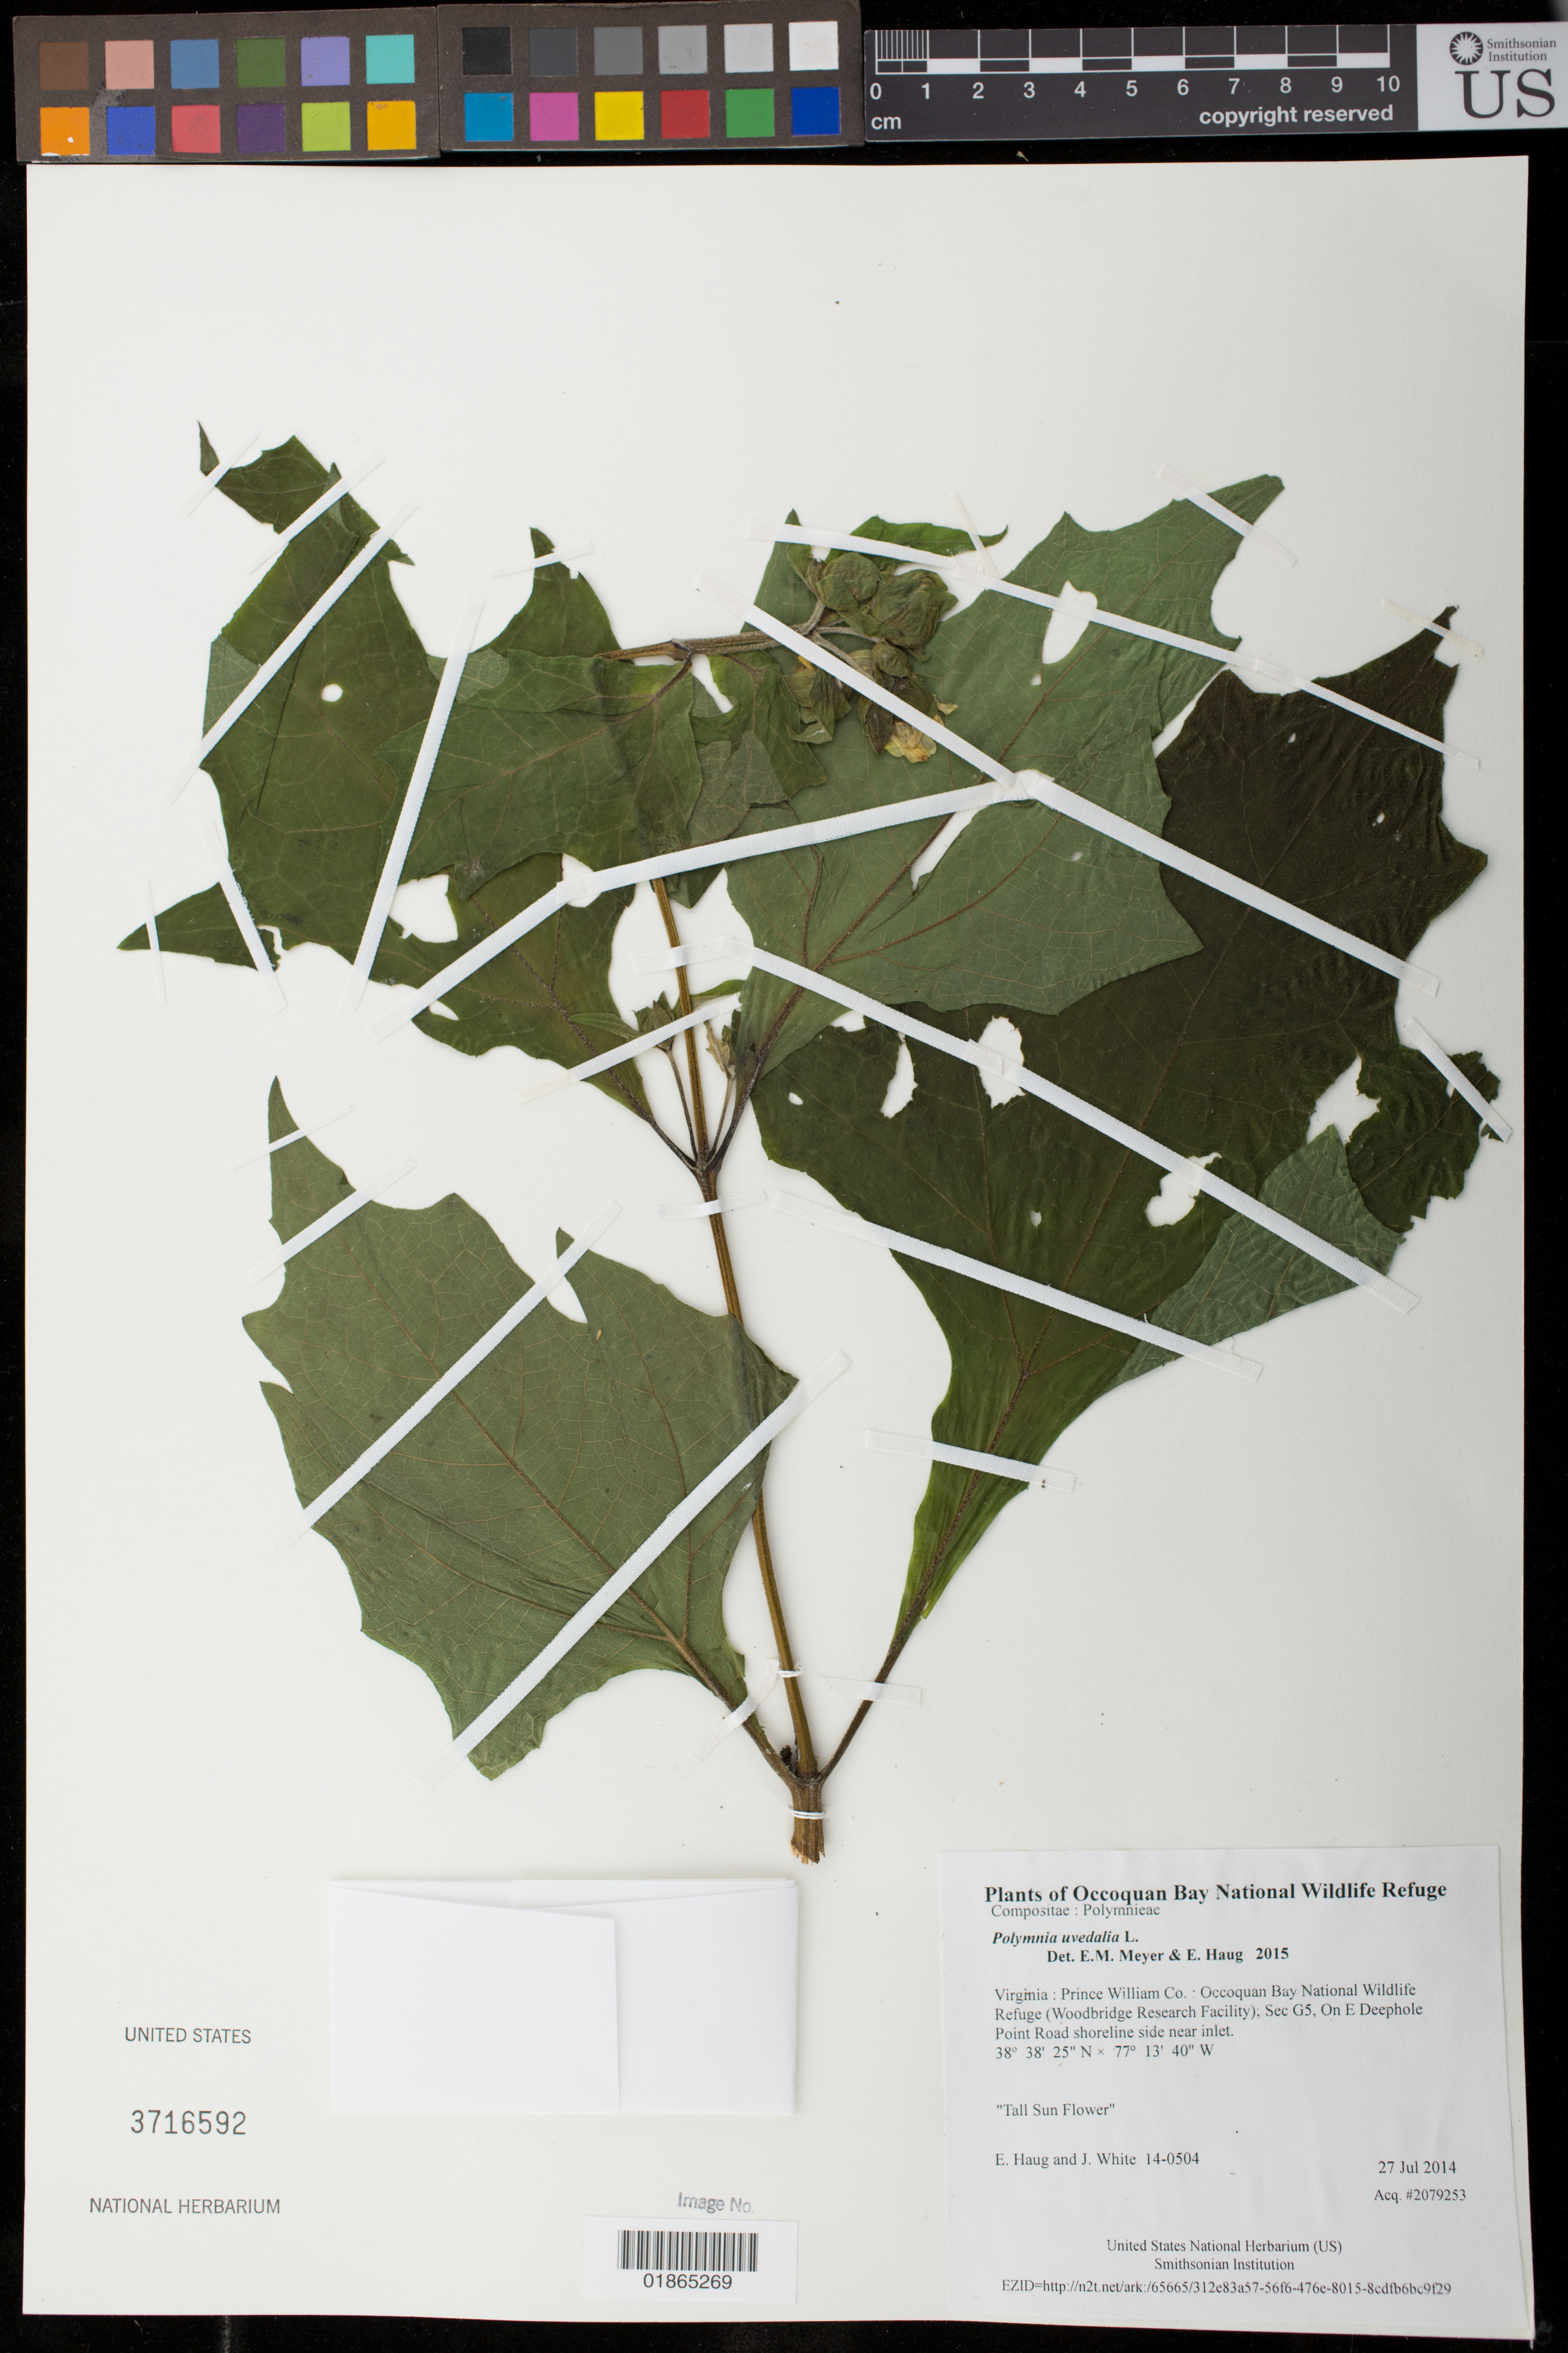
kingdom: Plantae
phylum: Tracheophyta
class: Magnoliopsida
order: Asterales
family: Asteraceae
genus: Polymnia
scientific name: Polymnia uvedalia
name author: L.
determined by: Meyer, E. M.; Haug, E.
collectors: E. Haug & J. White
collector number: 14-0504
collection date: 2014-07-27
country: United States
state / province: Virginia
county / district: Prince William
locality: Occoquan Bay National Wildlife Refuge (Woodbridge Research Facility); Sec G5, On E Deephole Point Road shoreline side near inlet.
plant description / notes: Tall Sun Flower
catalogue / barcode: US 3716592